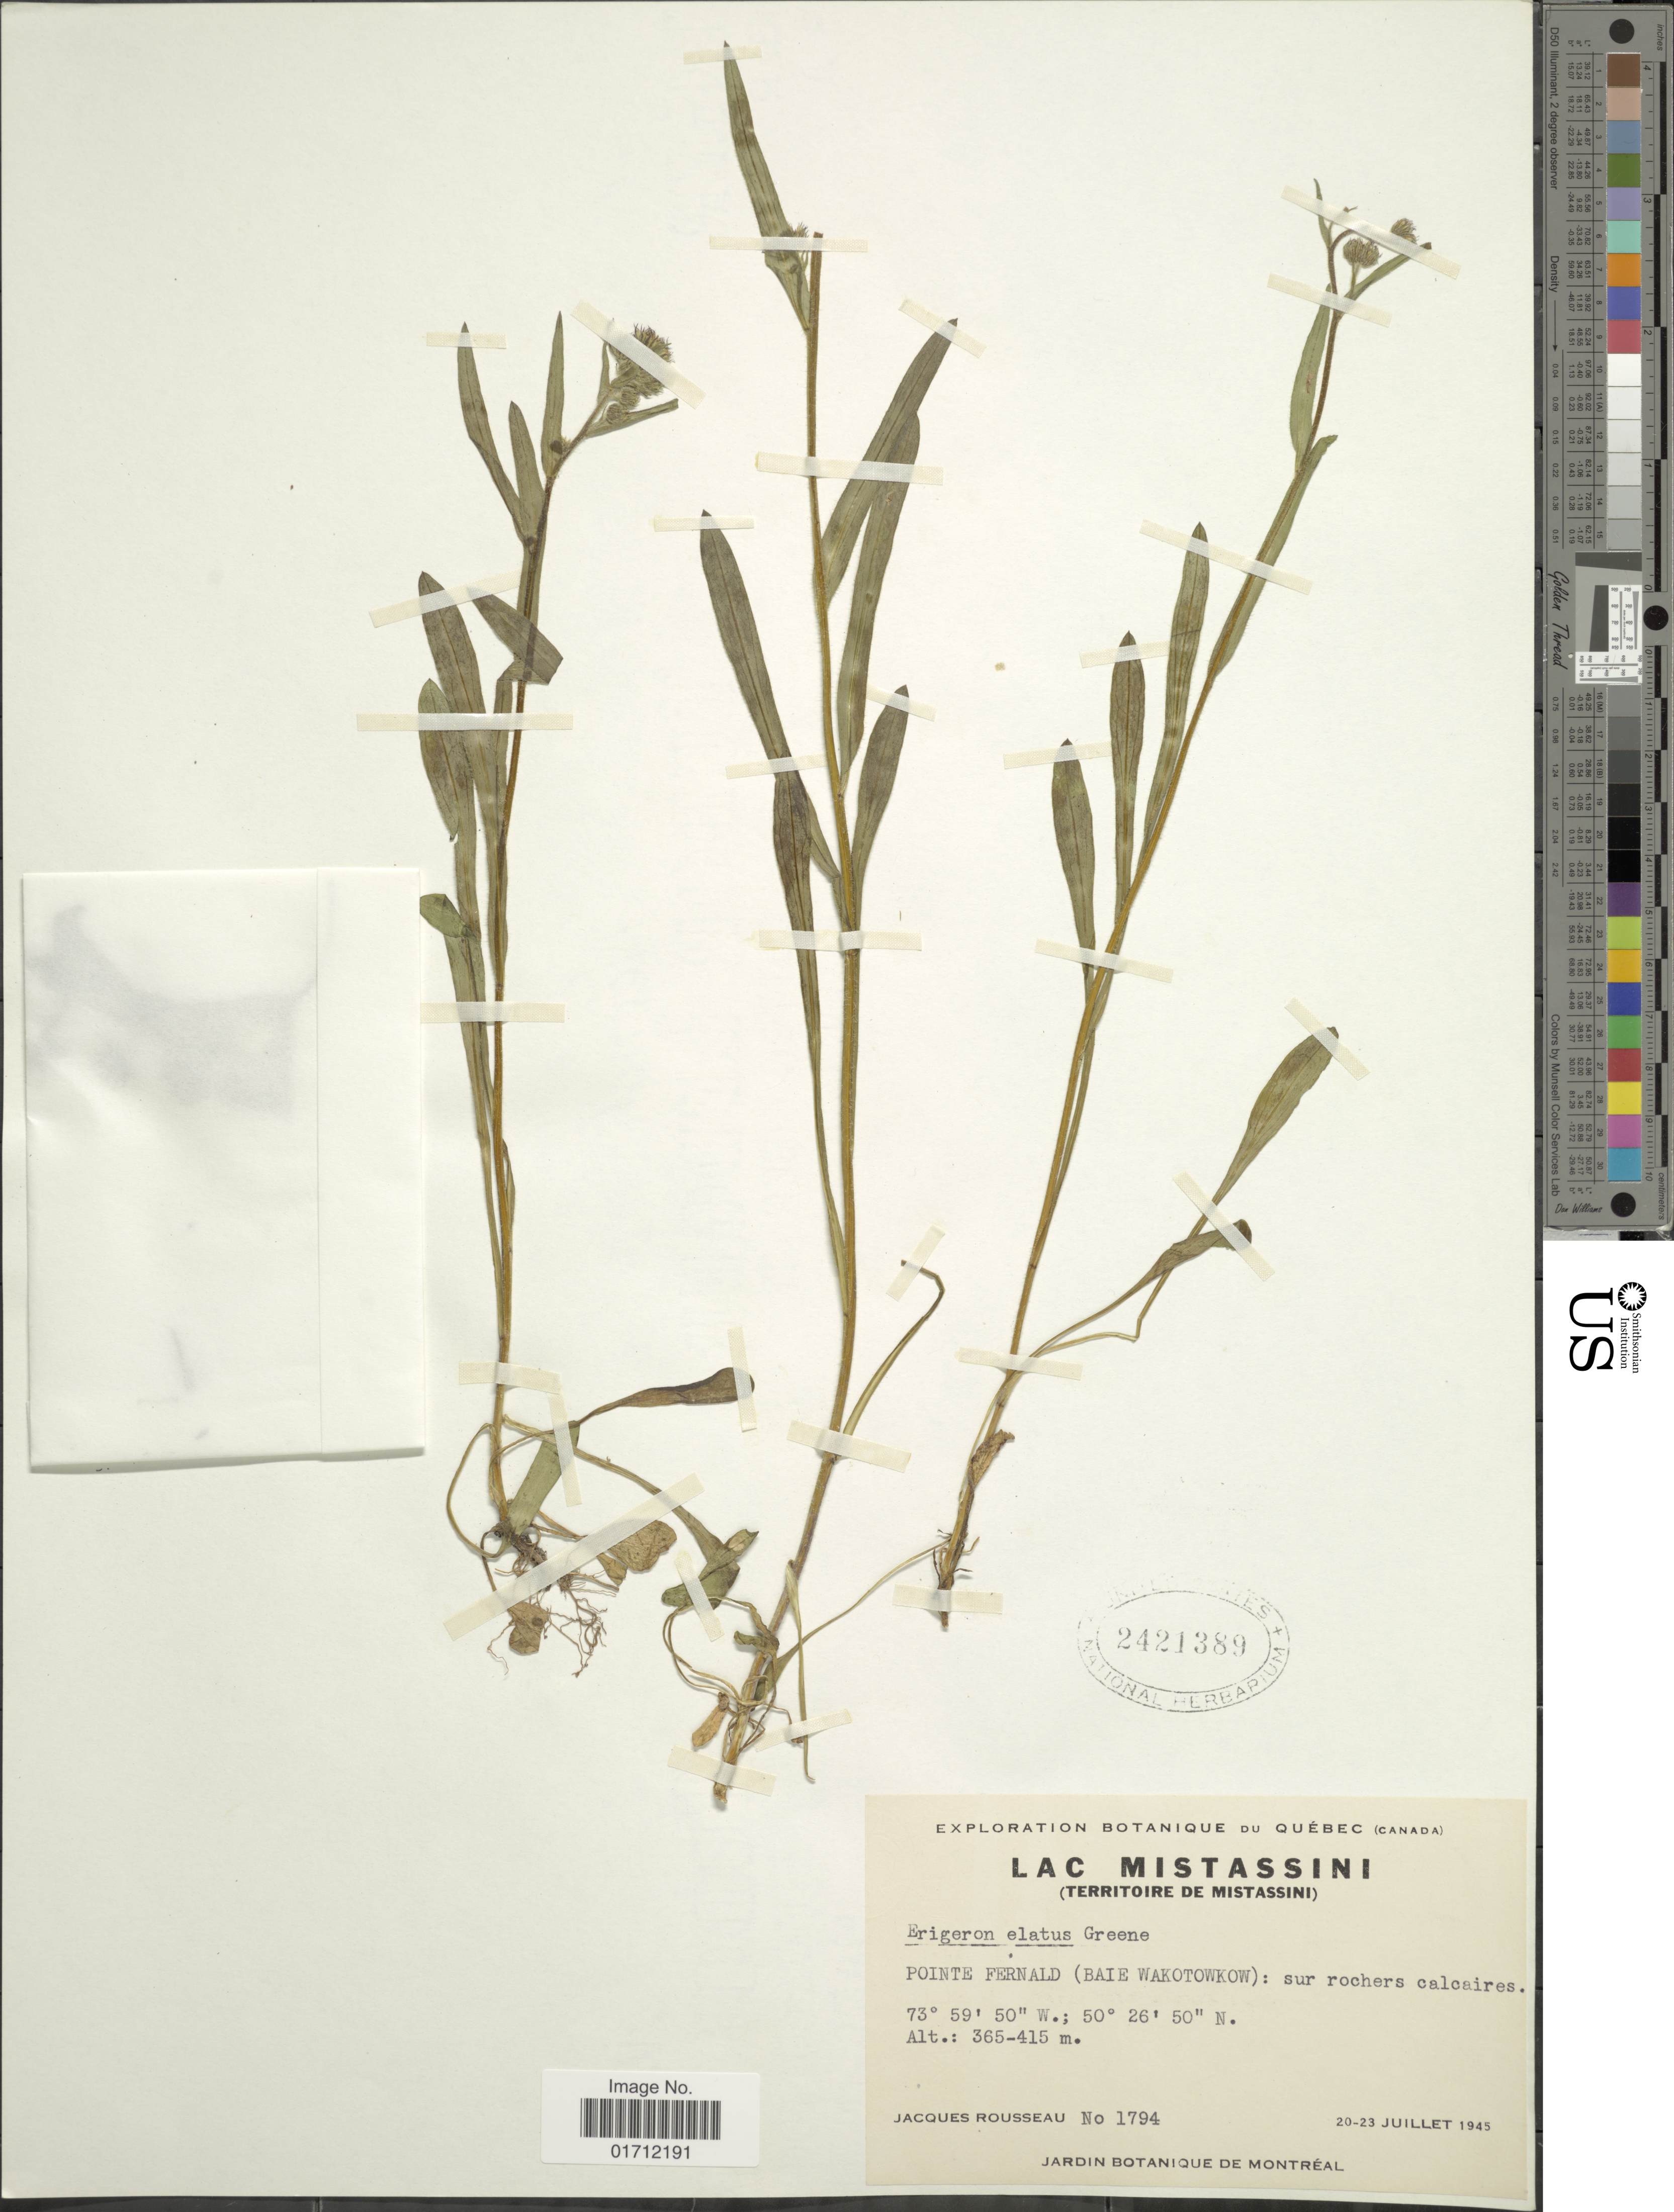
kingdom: Plantae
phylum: Tracheophyta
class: Magnoliopsida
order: Asterales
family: Asteraceae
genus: Erigeron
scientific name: Erigeron elatus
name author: (Hook.) Greene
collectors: J. Rousseau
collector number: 1794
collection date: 1945-07-20/1945-07-23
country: Canada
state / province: Quebec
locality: Lac Mistassini, Pointe Fernald (Baie Wakotowkow): sur rochers calcaires.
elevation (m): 365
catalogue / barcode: US 2421389